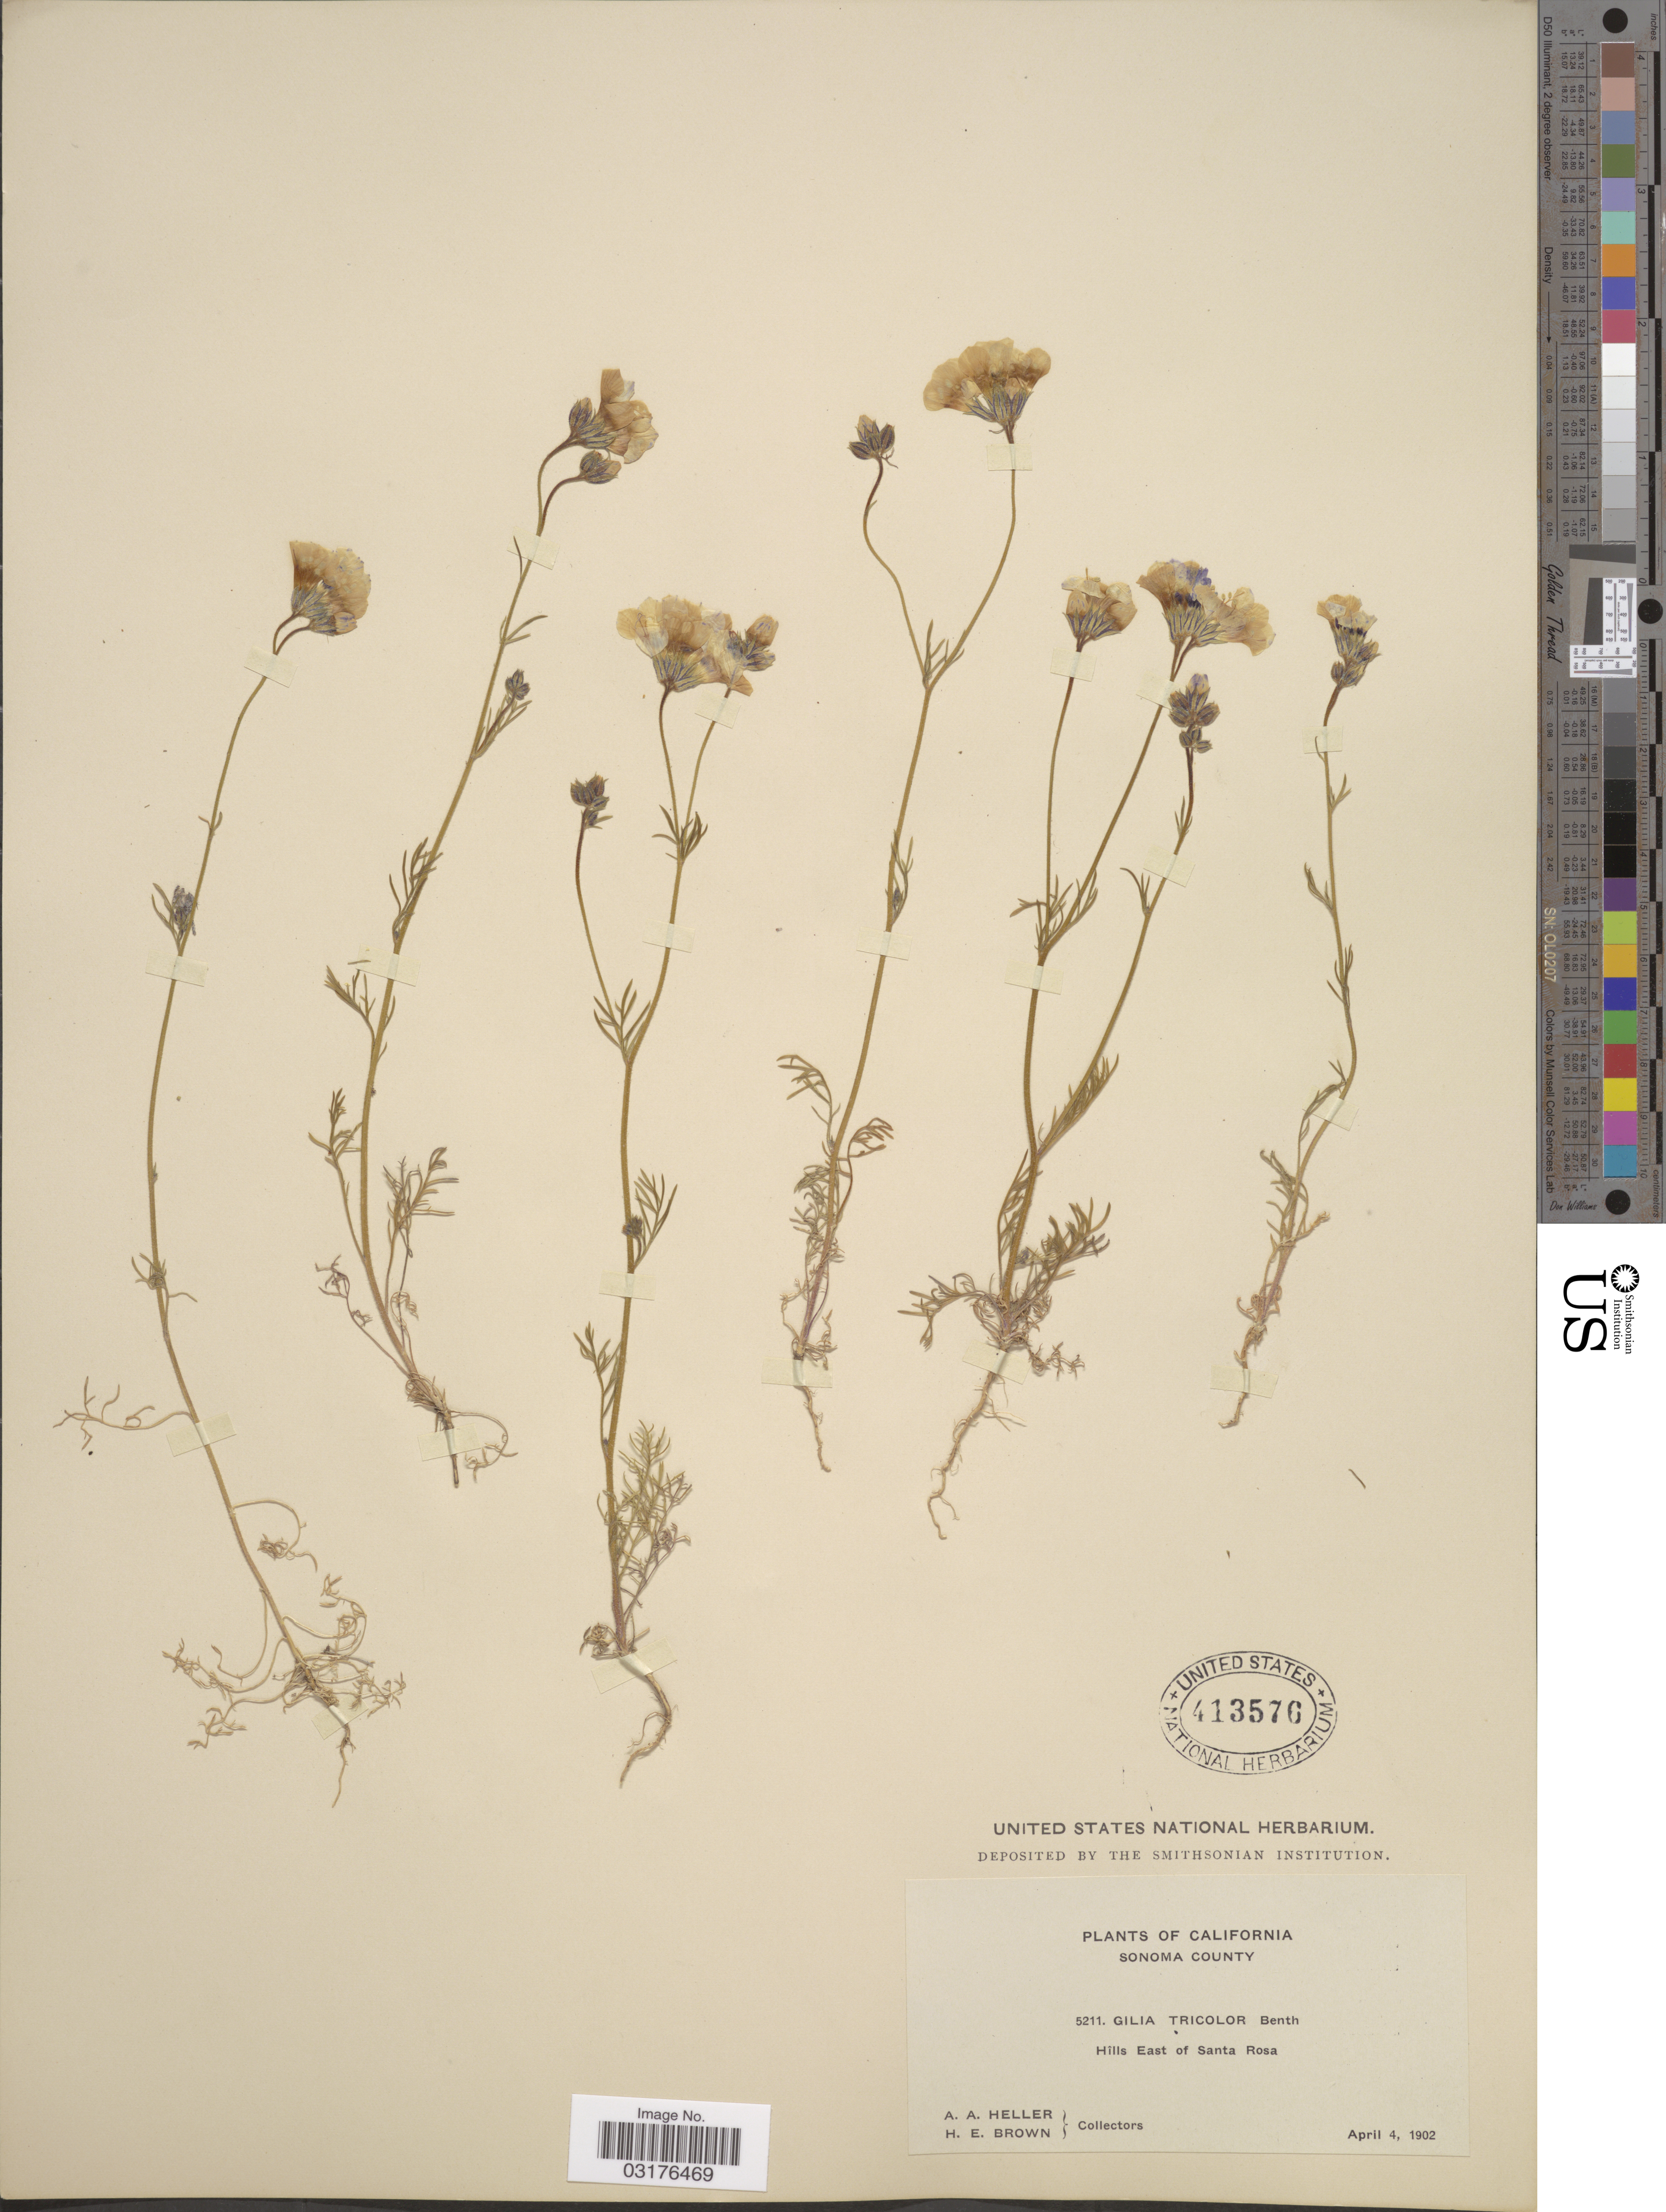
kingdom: Plantae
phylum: Tracheophyta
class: Magnoliopsida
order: Ericales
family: Polemoniaceae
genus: Gilia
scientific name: Gilia tricolor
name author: Benth.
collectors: A. A. Heller & H. E. Brown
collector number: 5211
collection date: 1902-04-04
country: United States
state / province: California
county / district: Sonoma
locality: Sonoma County, Hîlls East of Santa Rosa.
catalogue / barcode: US 413576